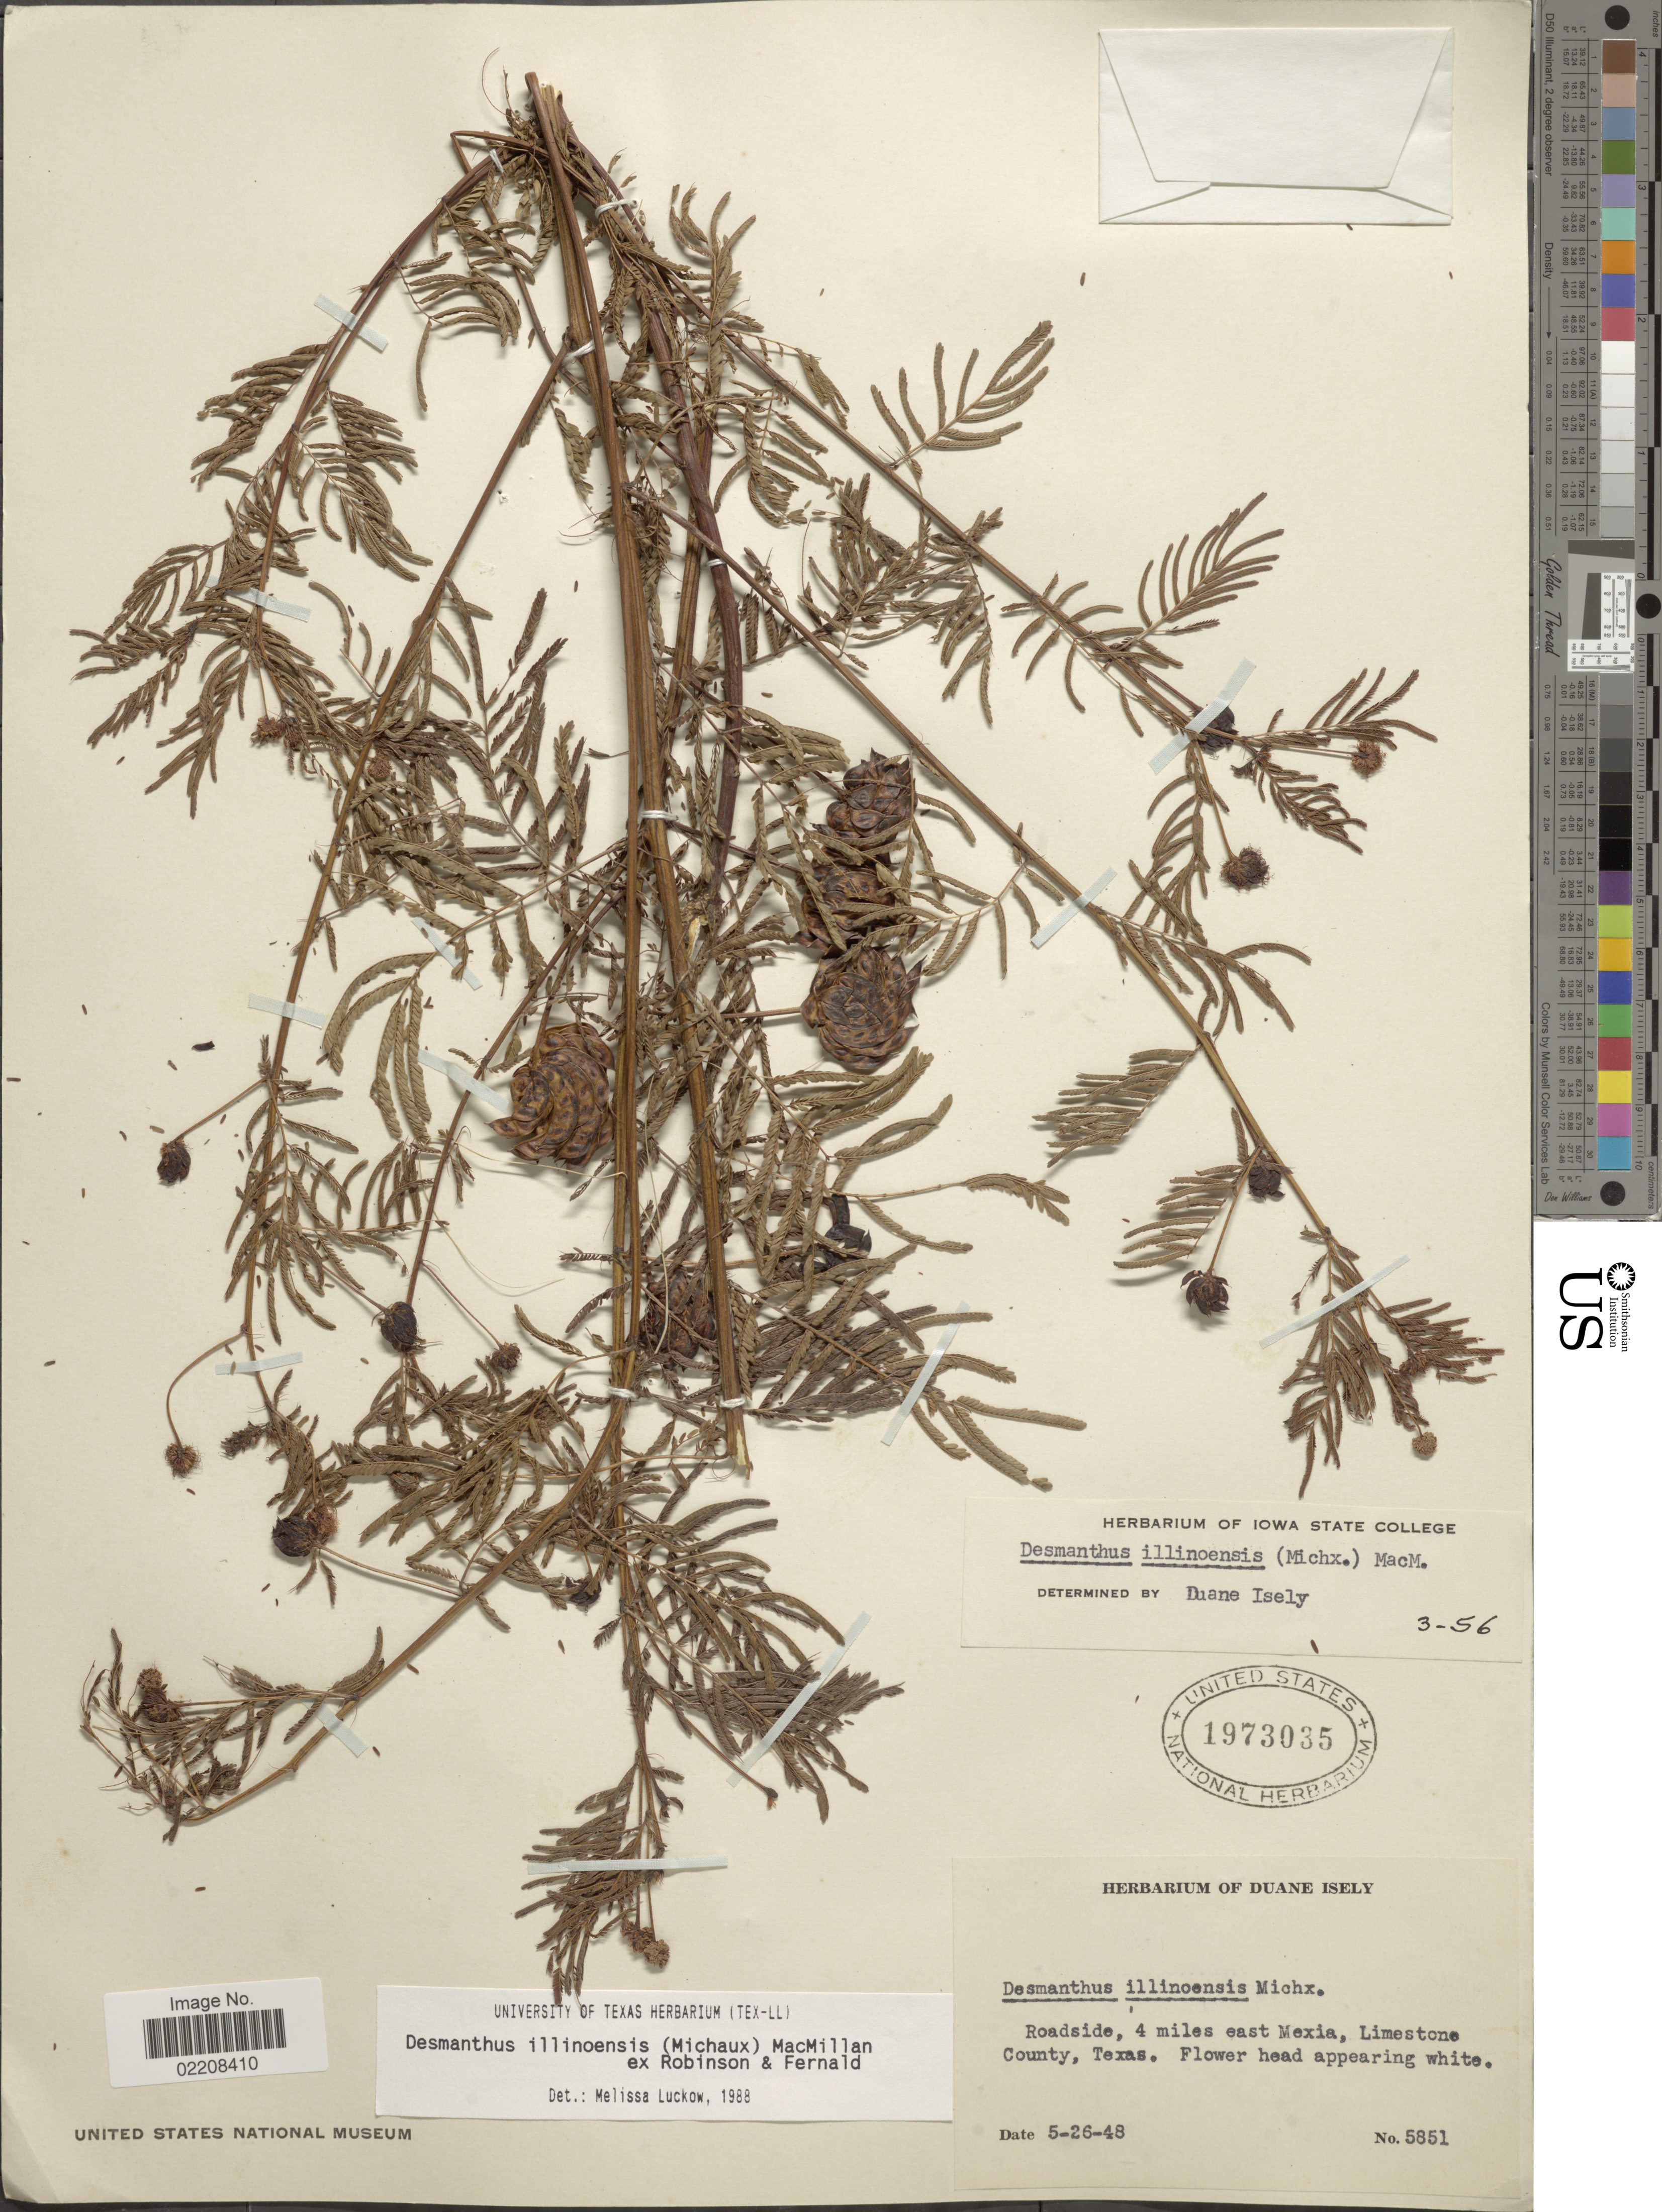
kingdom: Plantae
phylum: Tracheophyta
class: Magnoliopsida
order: Fabales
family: Fabaceae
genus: Desmanthus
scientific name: Desmanthus illinoensis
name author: (Michx.) MacMill.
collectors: ex. herb. Duane Isely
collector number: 5851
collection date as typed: Transcribed d/m/y: 26/5/48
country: United States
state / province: Texas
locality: Roadside, 4 miles east Mexia, Limestone County, Texas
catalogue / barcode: US 1973035